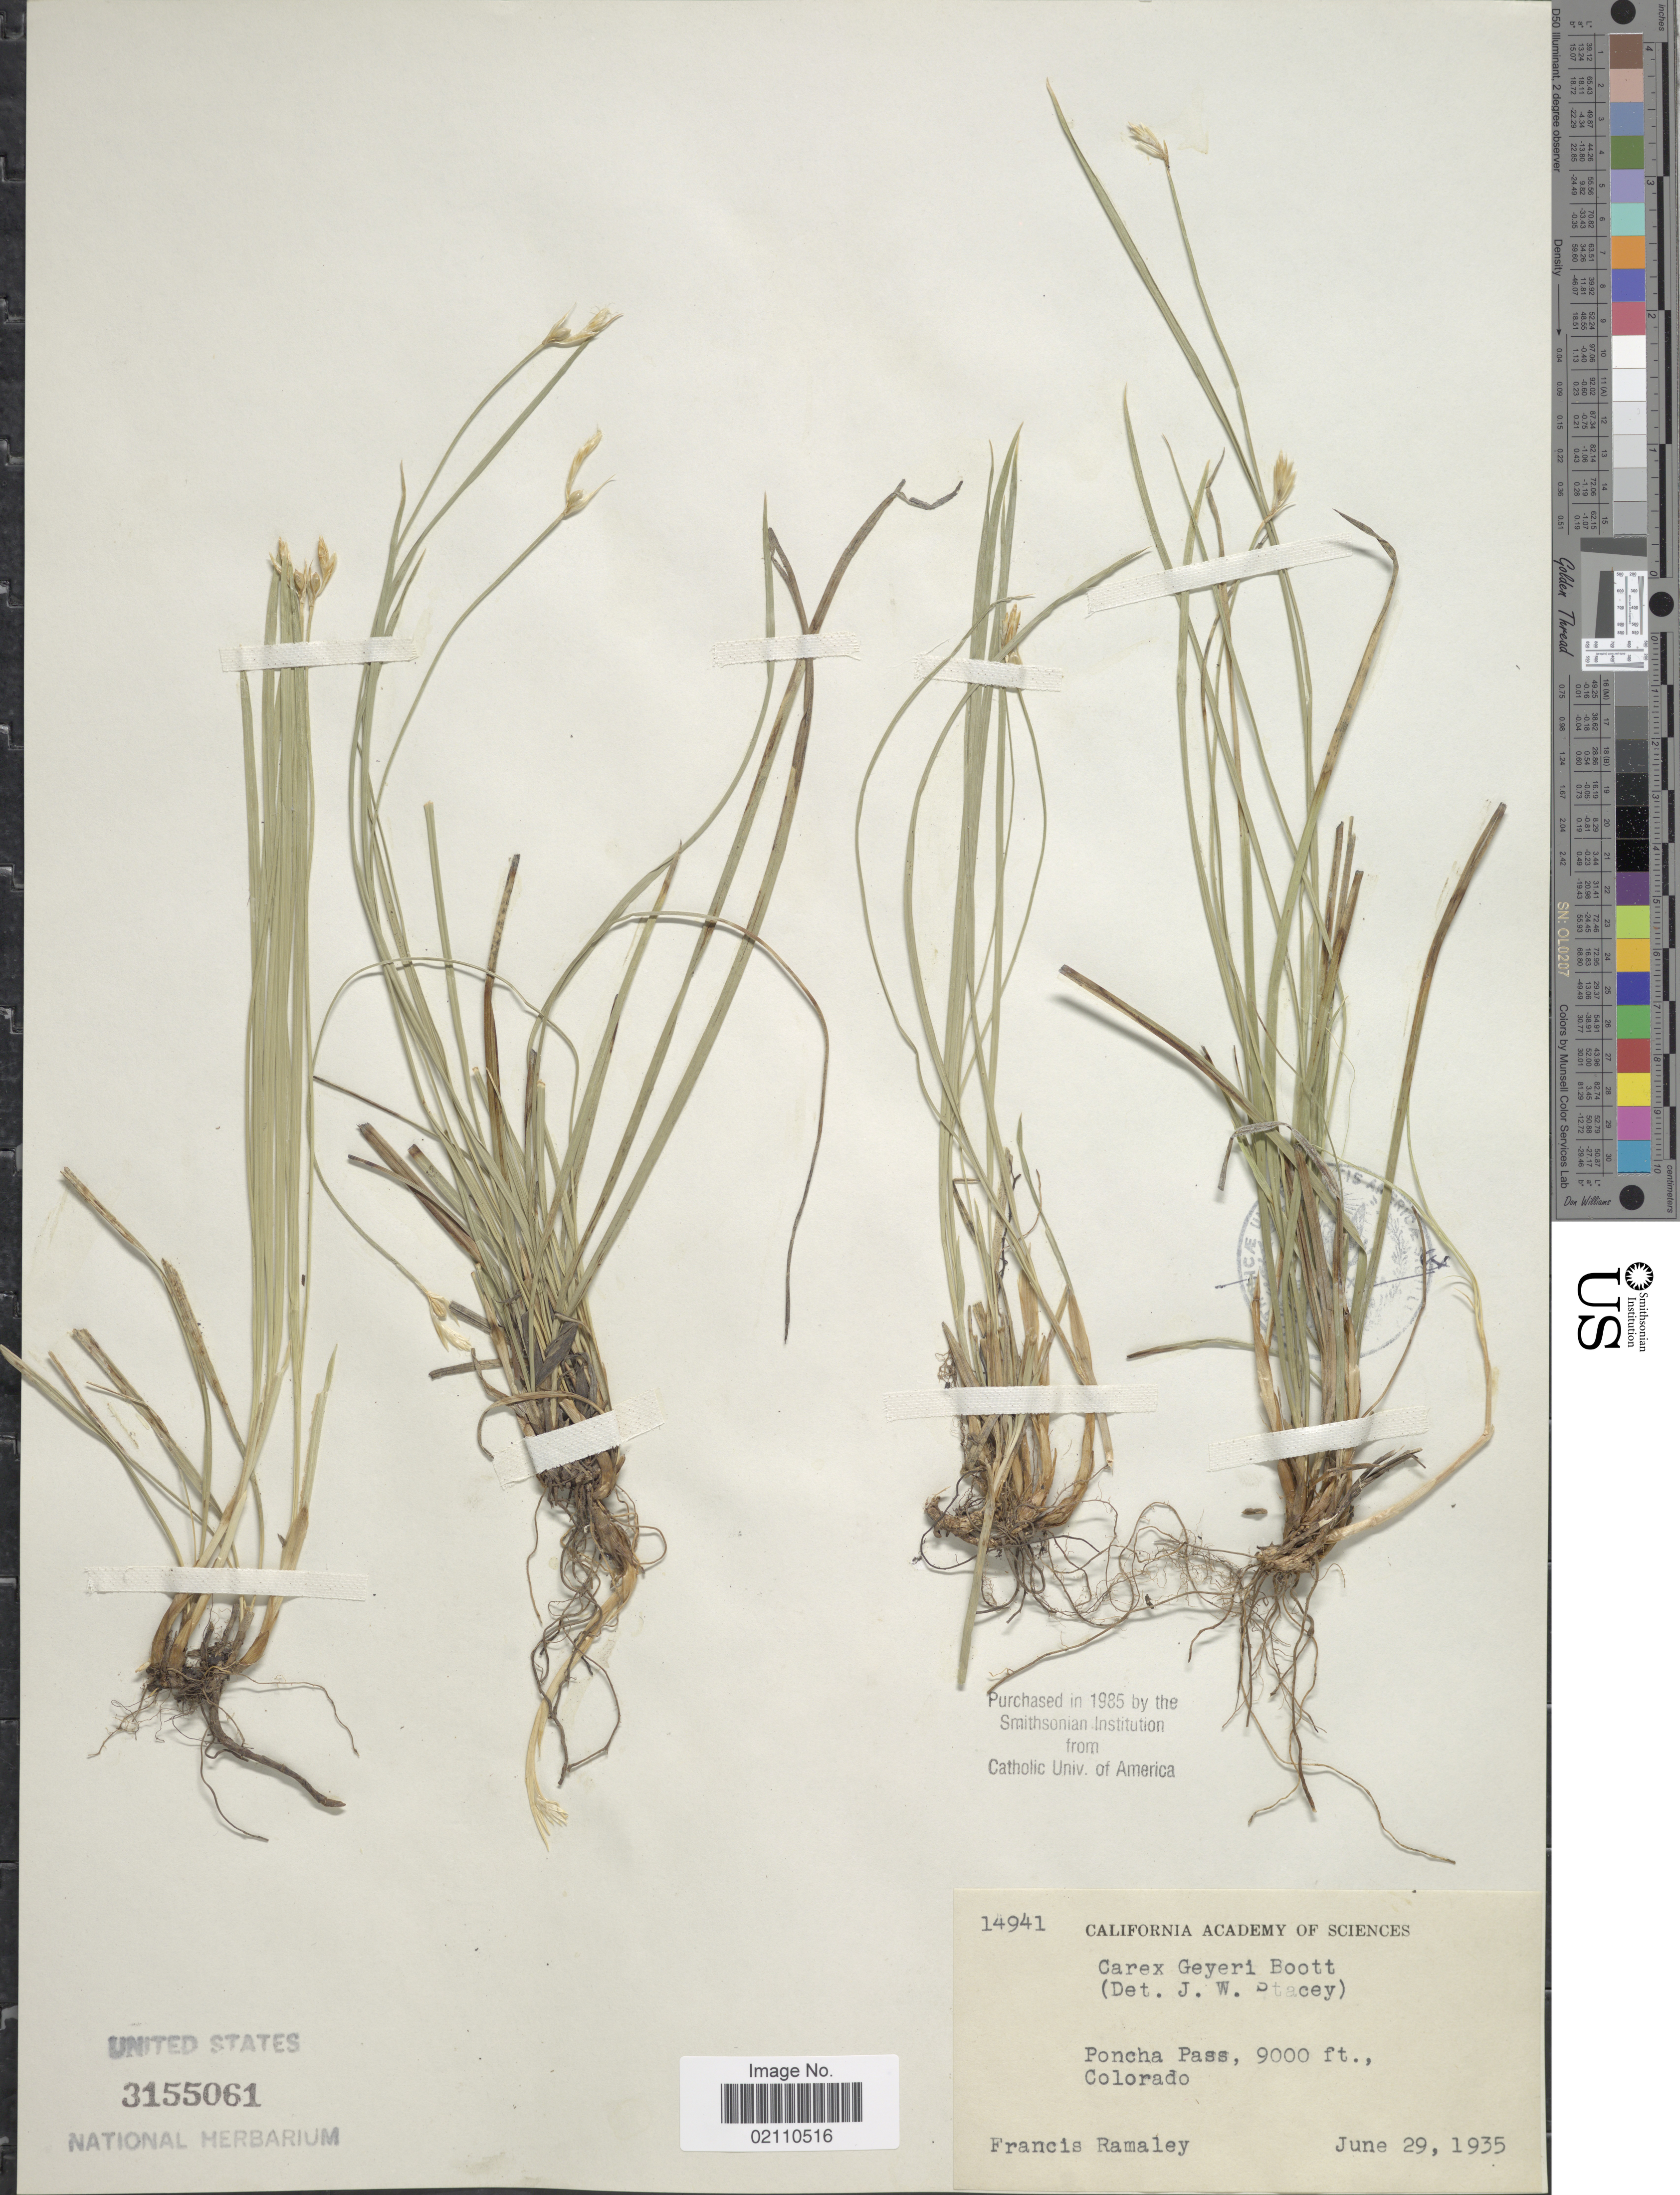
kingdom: Plantae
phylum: Tracheophyta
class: Liliopsida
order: Poales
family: Cyperaceae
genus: Carex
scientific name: Carex geyeri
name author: Boott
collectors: F. Ramaley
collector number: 14941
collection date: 1935-06-29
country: United States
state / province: Colorado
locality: Poncha Pass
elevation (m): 2743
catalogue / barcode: US 3155061